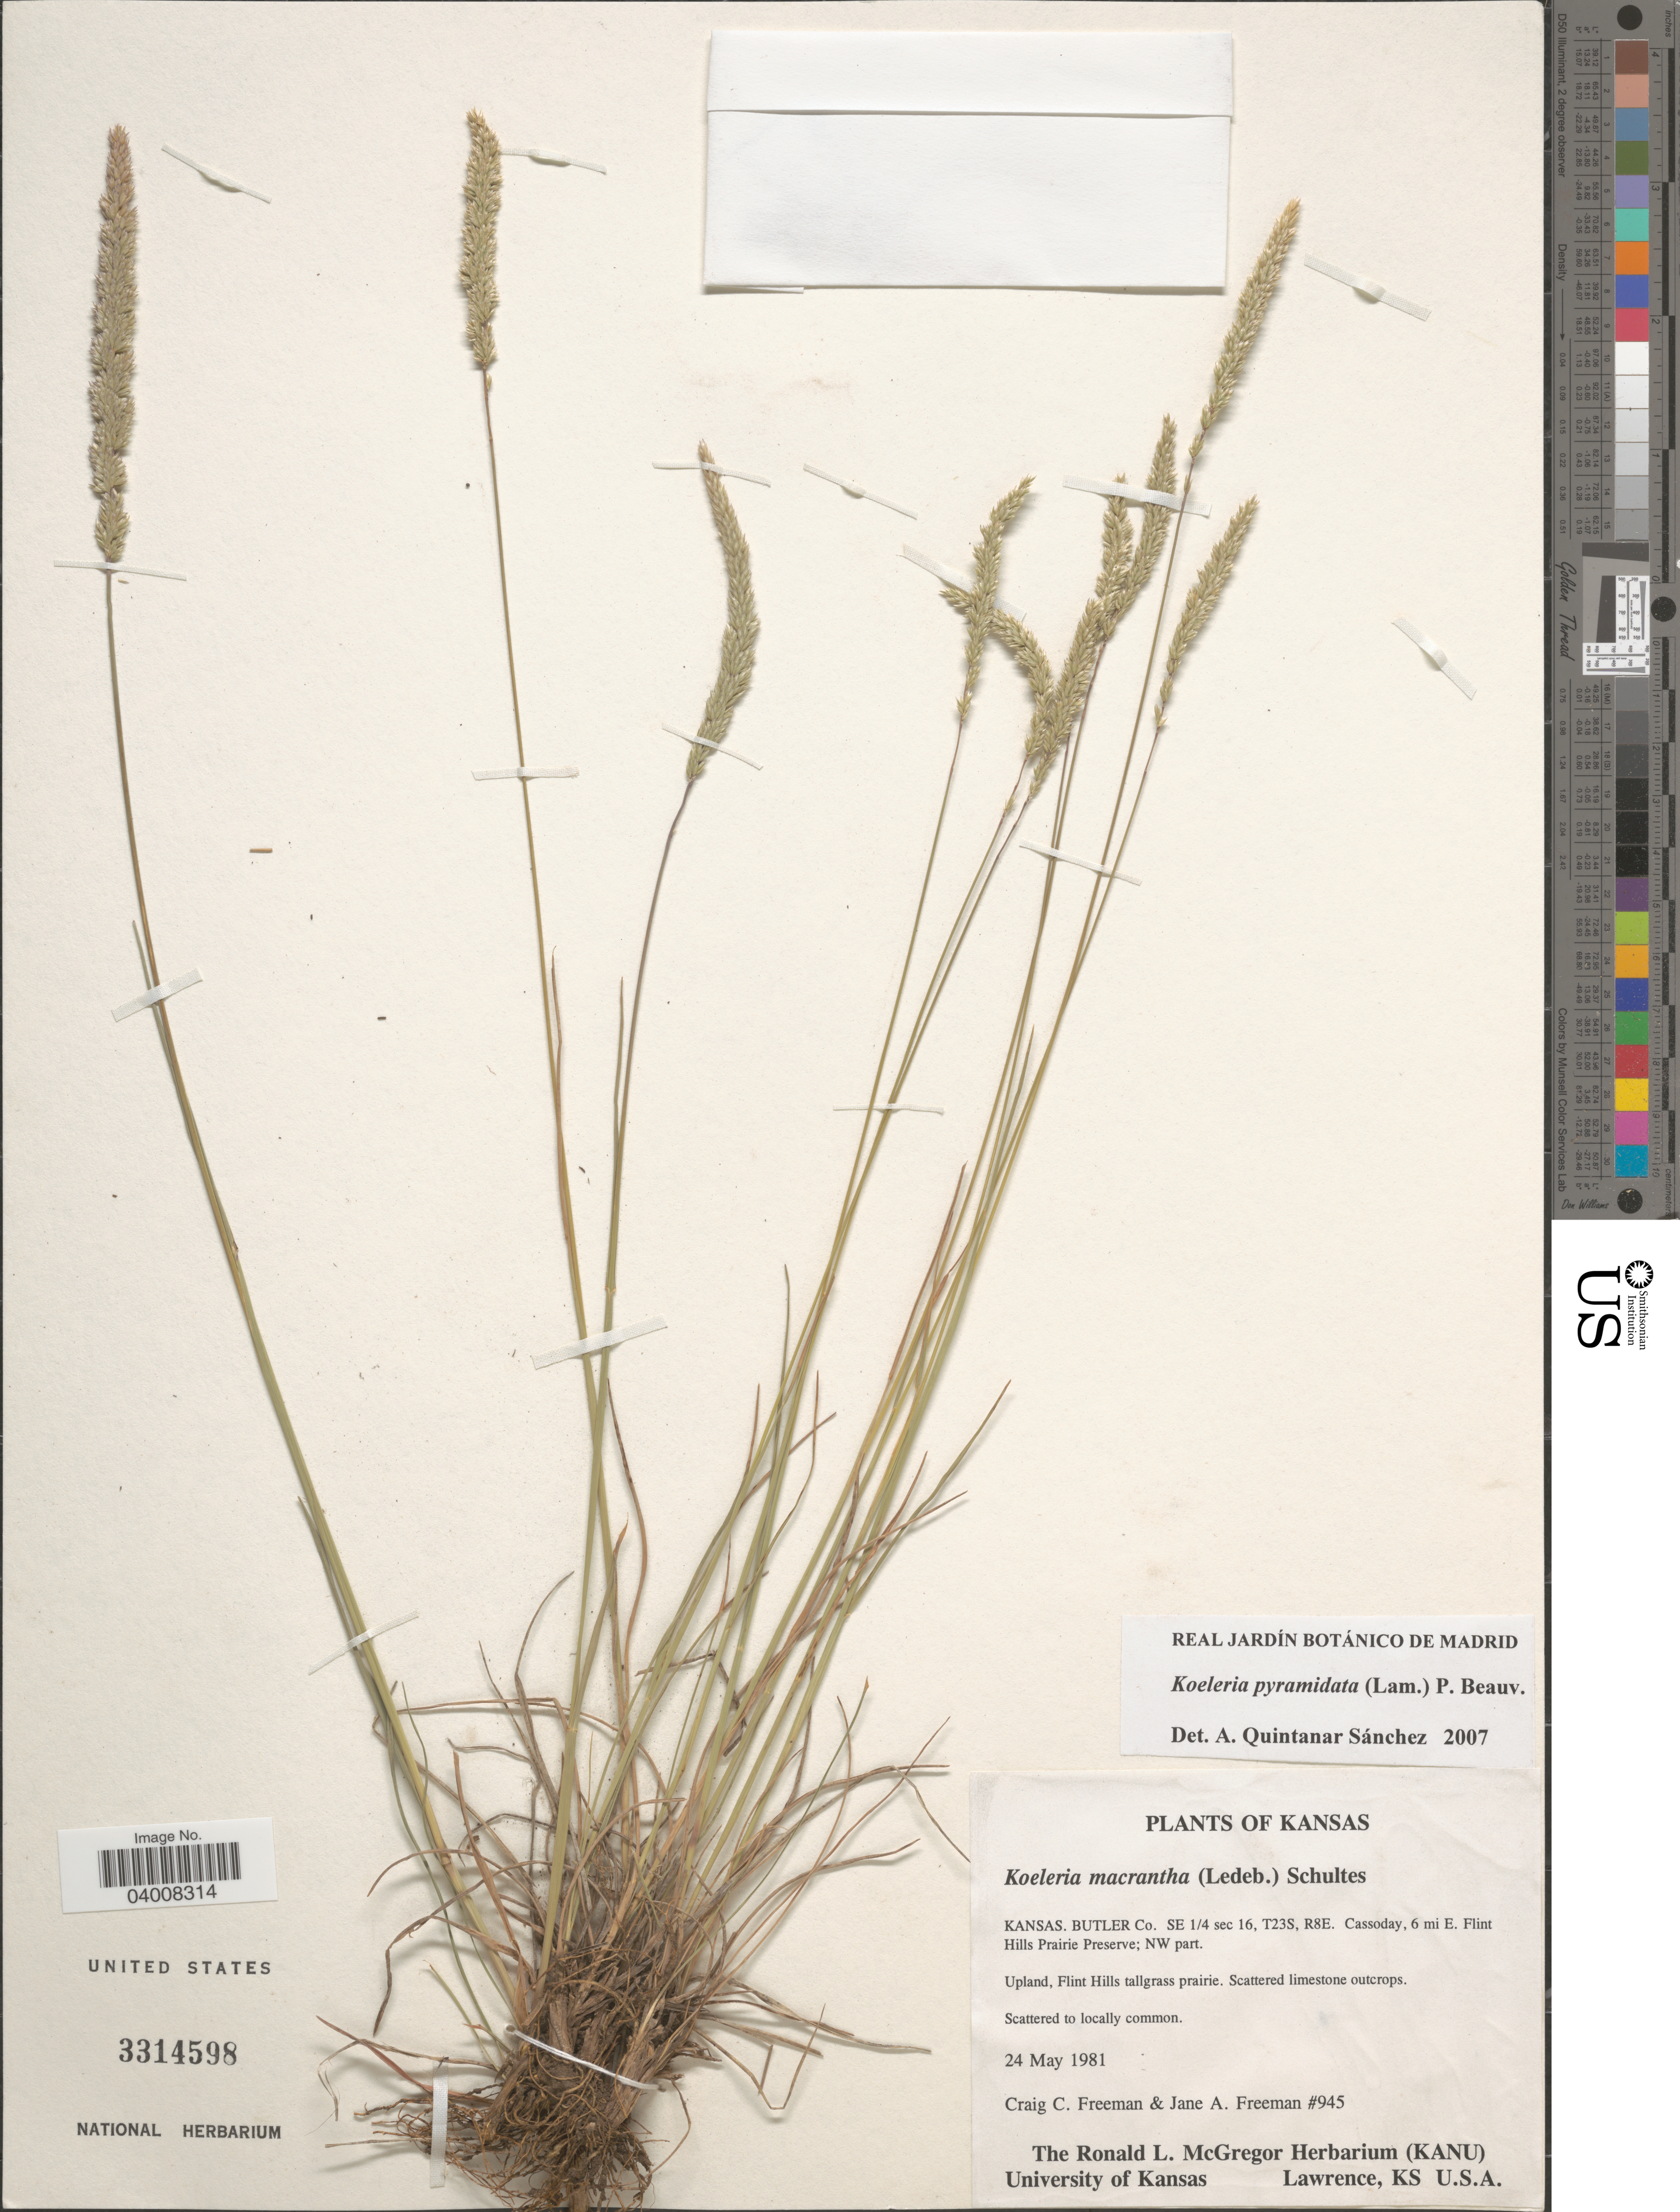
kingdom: Plantae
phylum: Tracheophyta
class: Liliopsida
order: Poales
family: Poaceae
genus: Koeleria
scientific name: Koeleria pyramidata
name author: (Lam.) P. Beauv.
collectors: C. C. Freeman & J. Freeman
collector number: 945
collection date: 1981-05-24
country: United States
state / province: Kansas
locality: Butler Co. SE ¼ sec 16, T23S, R8E. Cassoday, 6 mi E. Flint Hills Prairie Preserve; NW part. Upland, Flint Hills tallgrass prairie.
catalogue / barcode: US 3314598